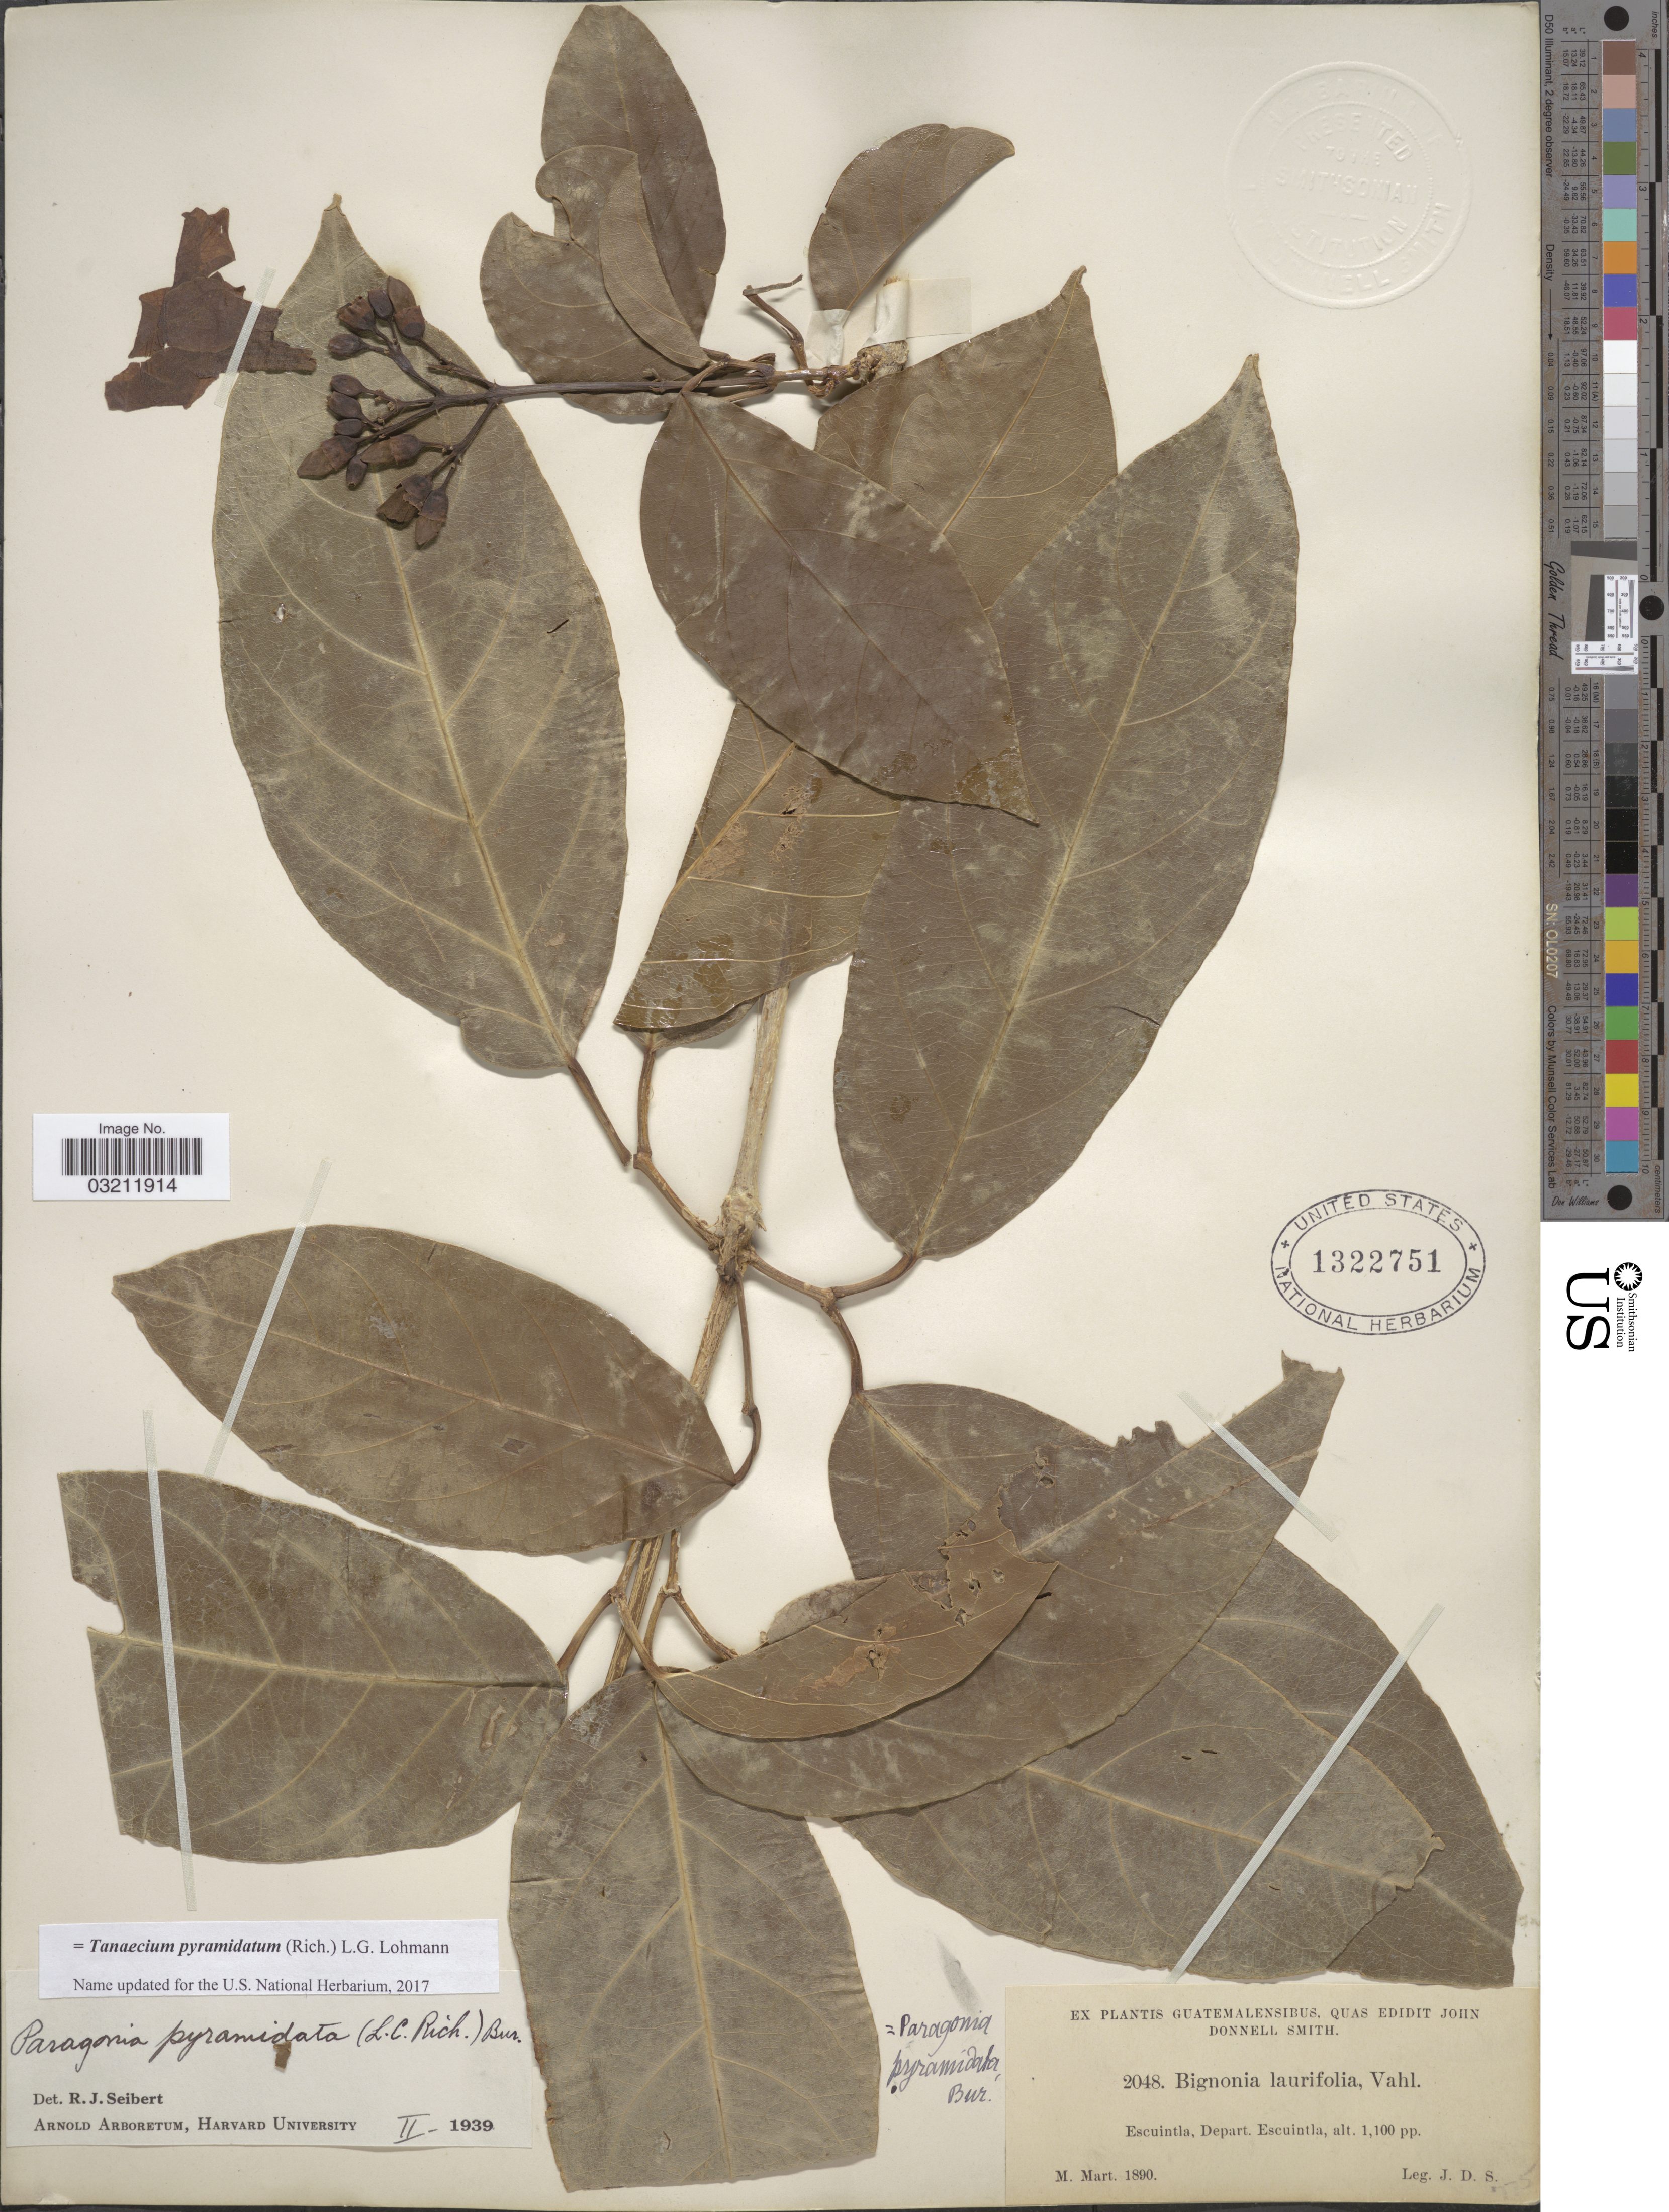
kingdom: Plantae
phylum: Tracheophyta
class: Magnoliopsida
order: Lamiales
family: Bignoniaceae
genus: Tanaecium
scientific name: Tanaecium pyramidatum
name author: (Rich.) L.G. Lohmann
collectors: J. Donnell Smith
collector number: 2048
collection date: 1890-03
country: Guatemala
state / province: Escuintla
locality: Escuintla, Depart. Escuintla.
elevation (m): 335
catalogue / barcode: US 1322751